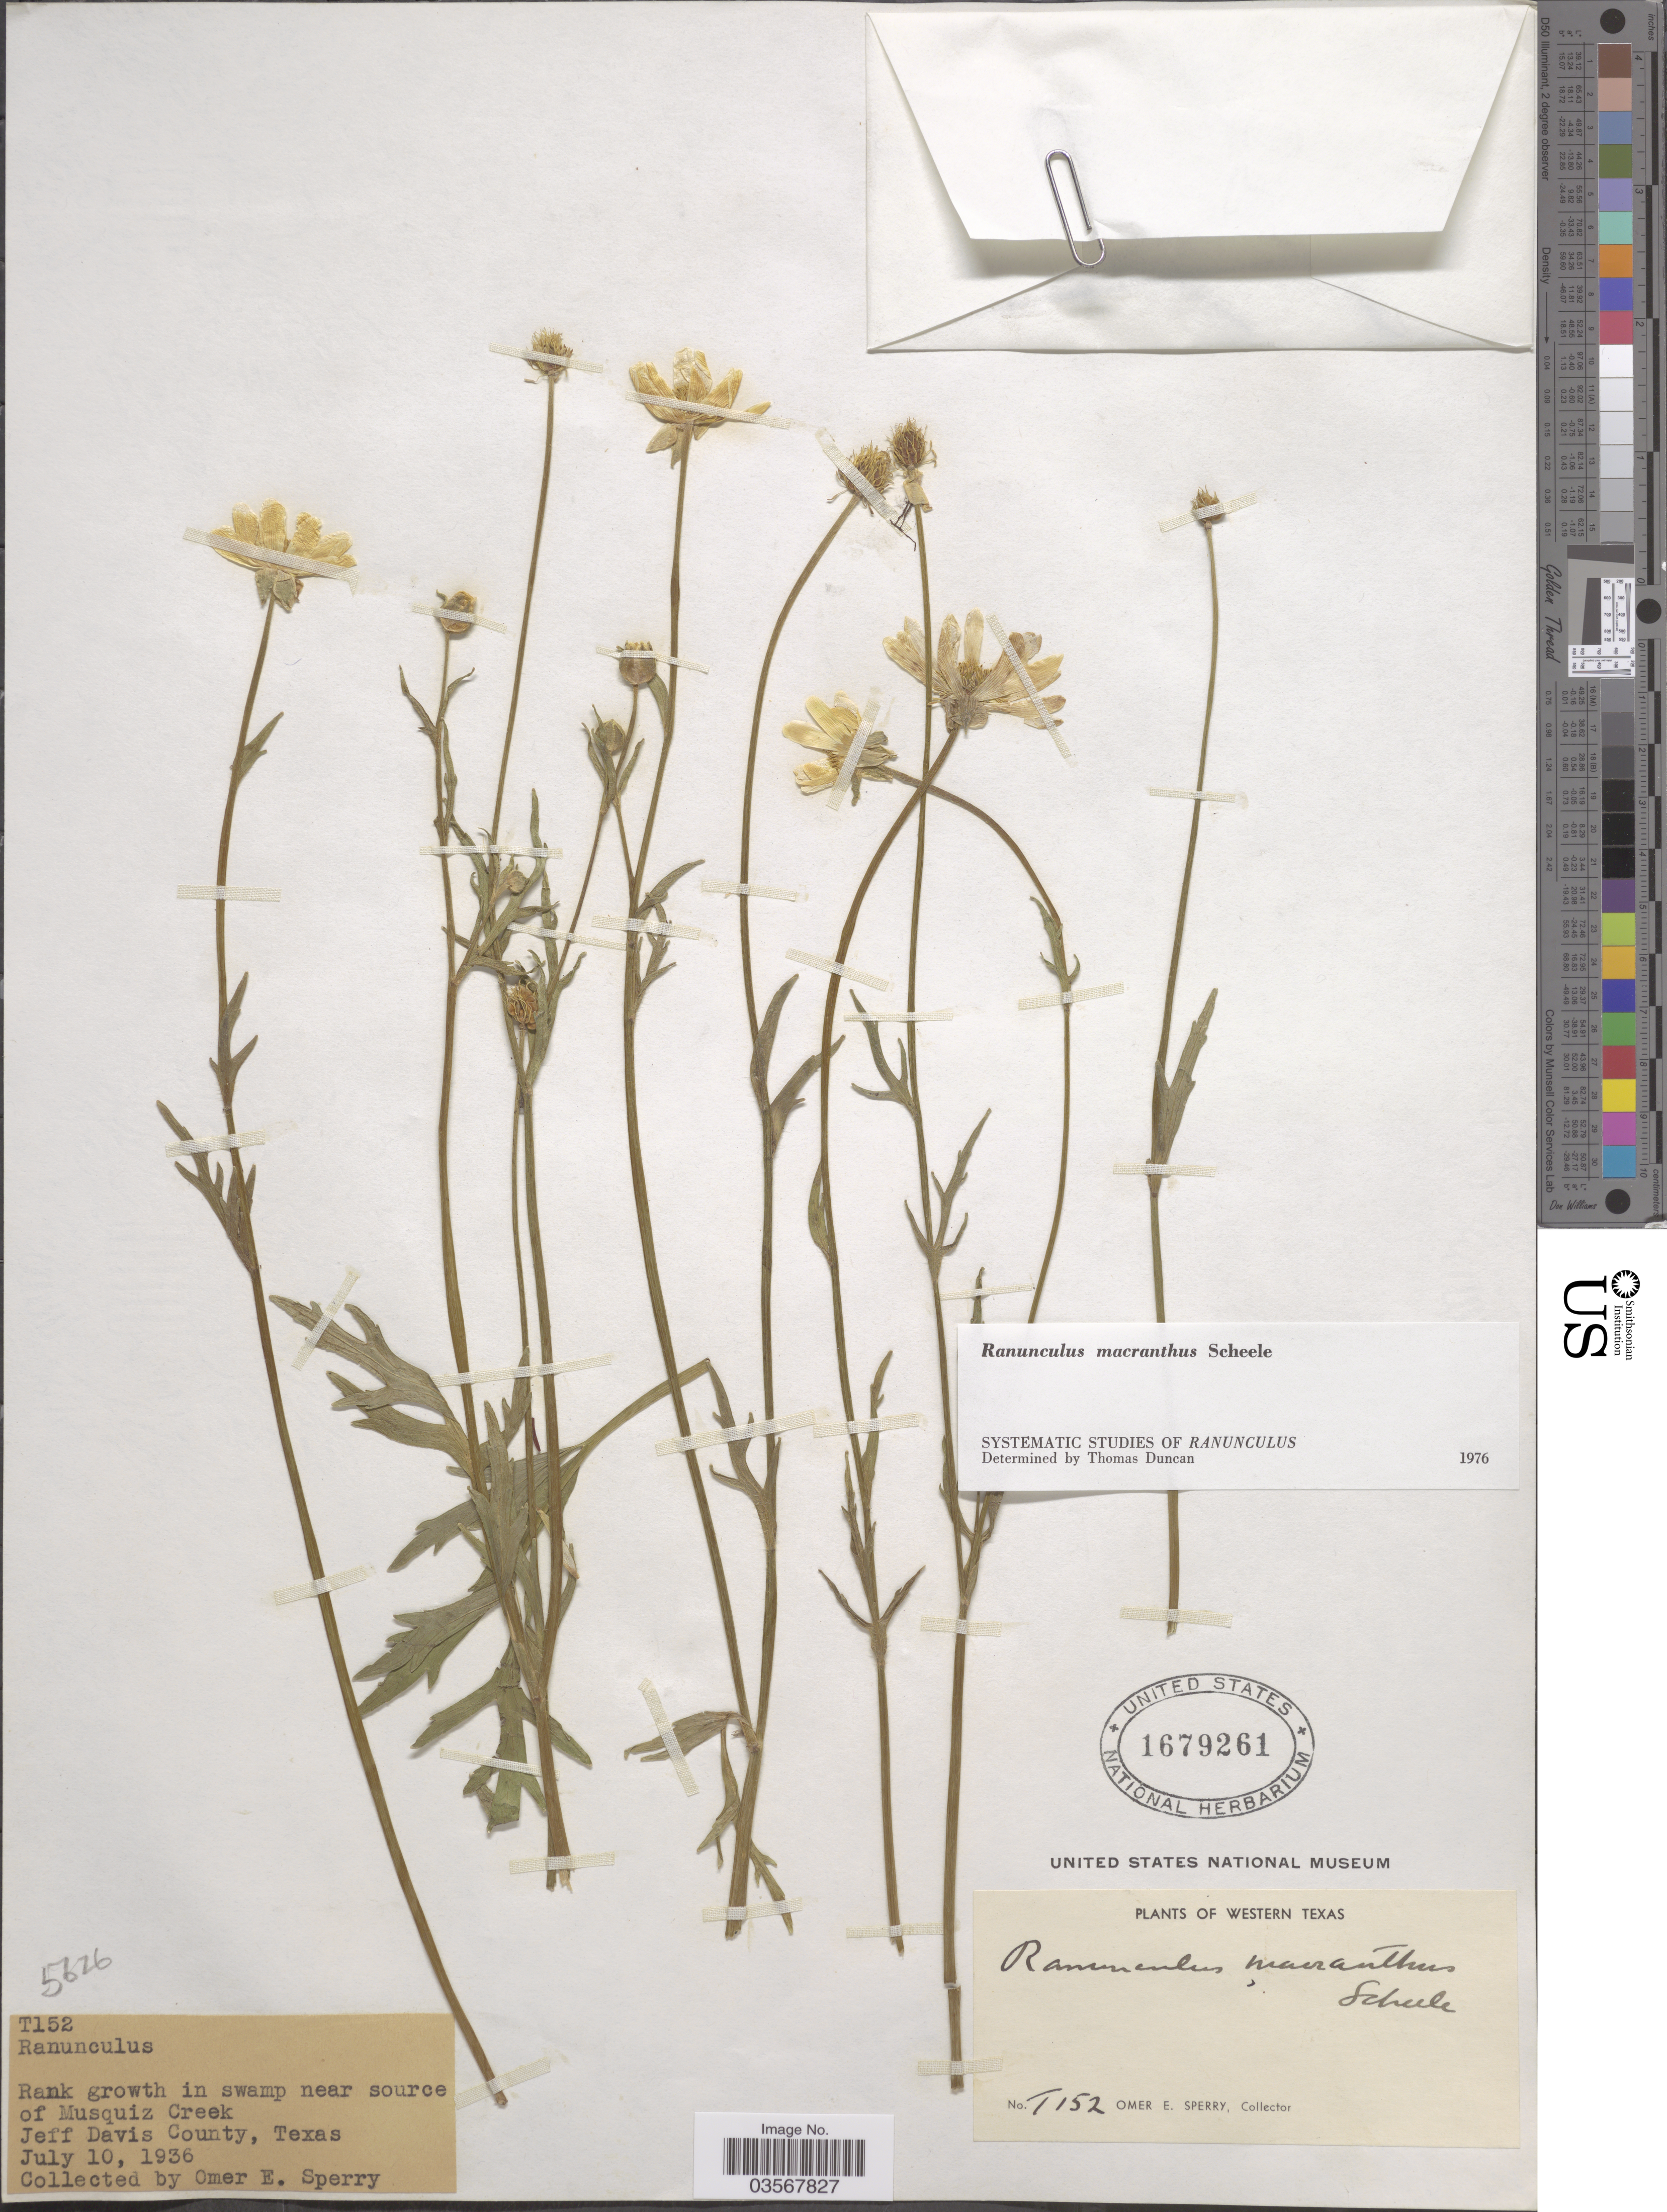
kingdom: Plantae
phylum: Tracheophyta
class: Magnoliopsida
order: Ranunculales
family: Ranunculaceae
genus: Ranunculus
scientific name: Ranunculus macranthus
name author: Scheele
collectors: O. E. Sperry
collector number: T152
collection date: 1936-07-10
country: United States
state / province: Texas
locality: Western Texas. Near source of Musquiz Creek, Jeff Davis County.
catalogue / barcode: US 1679261